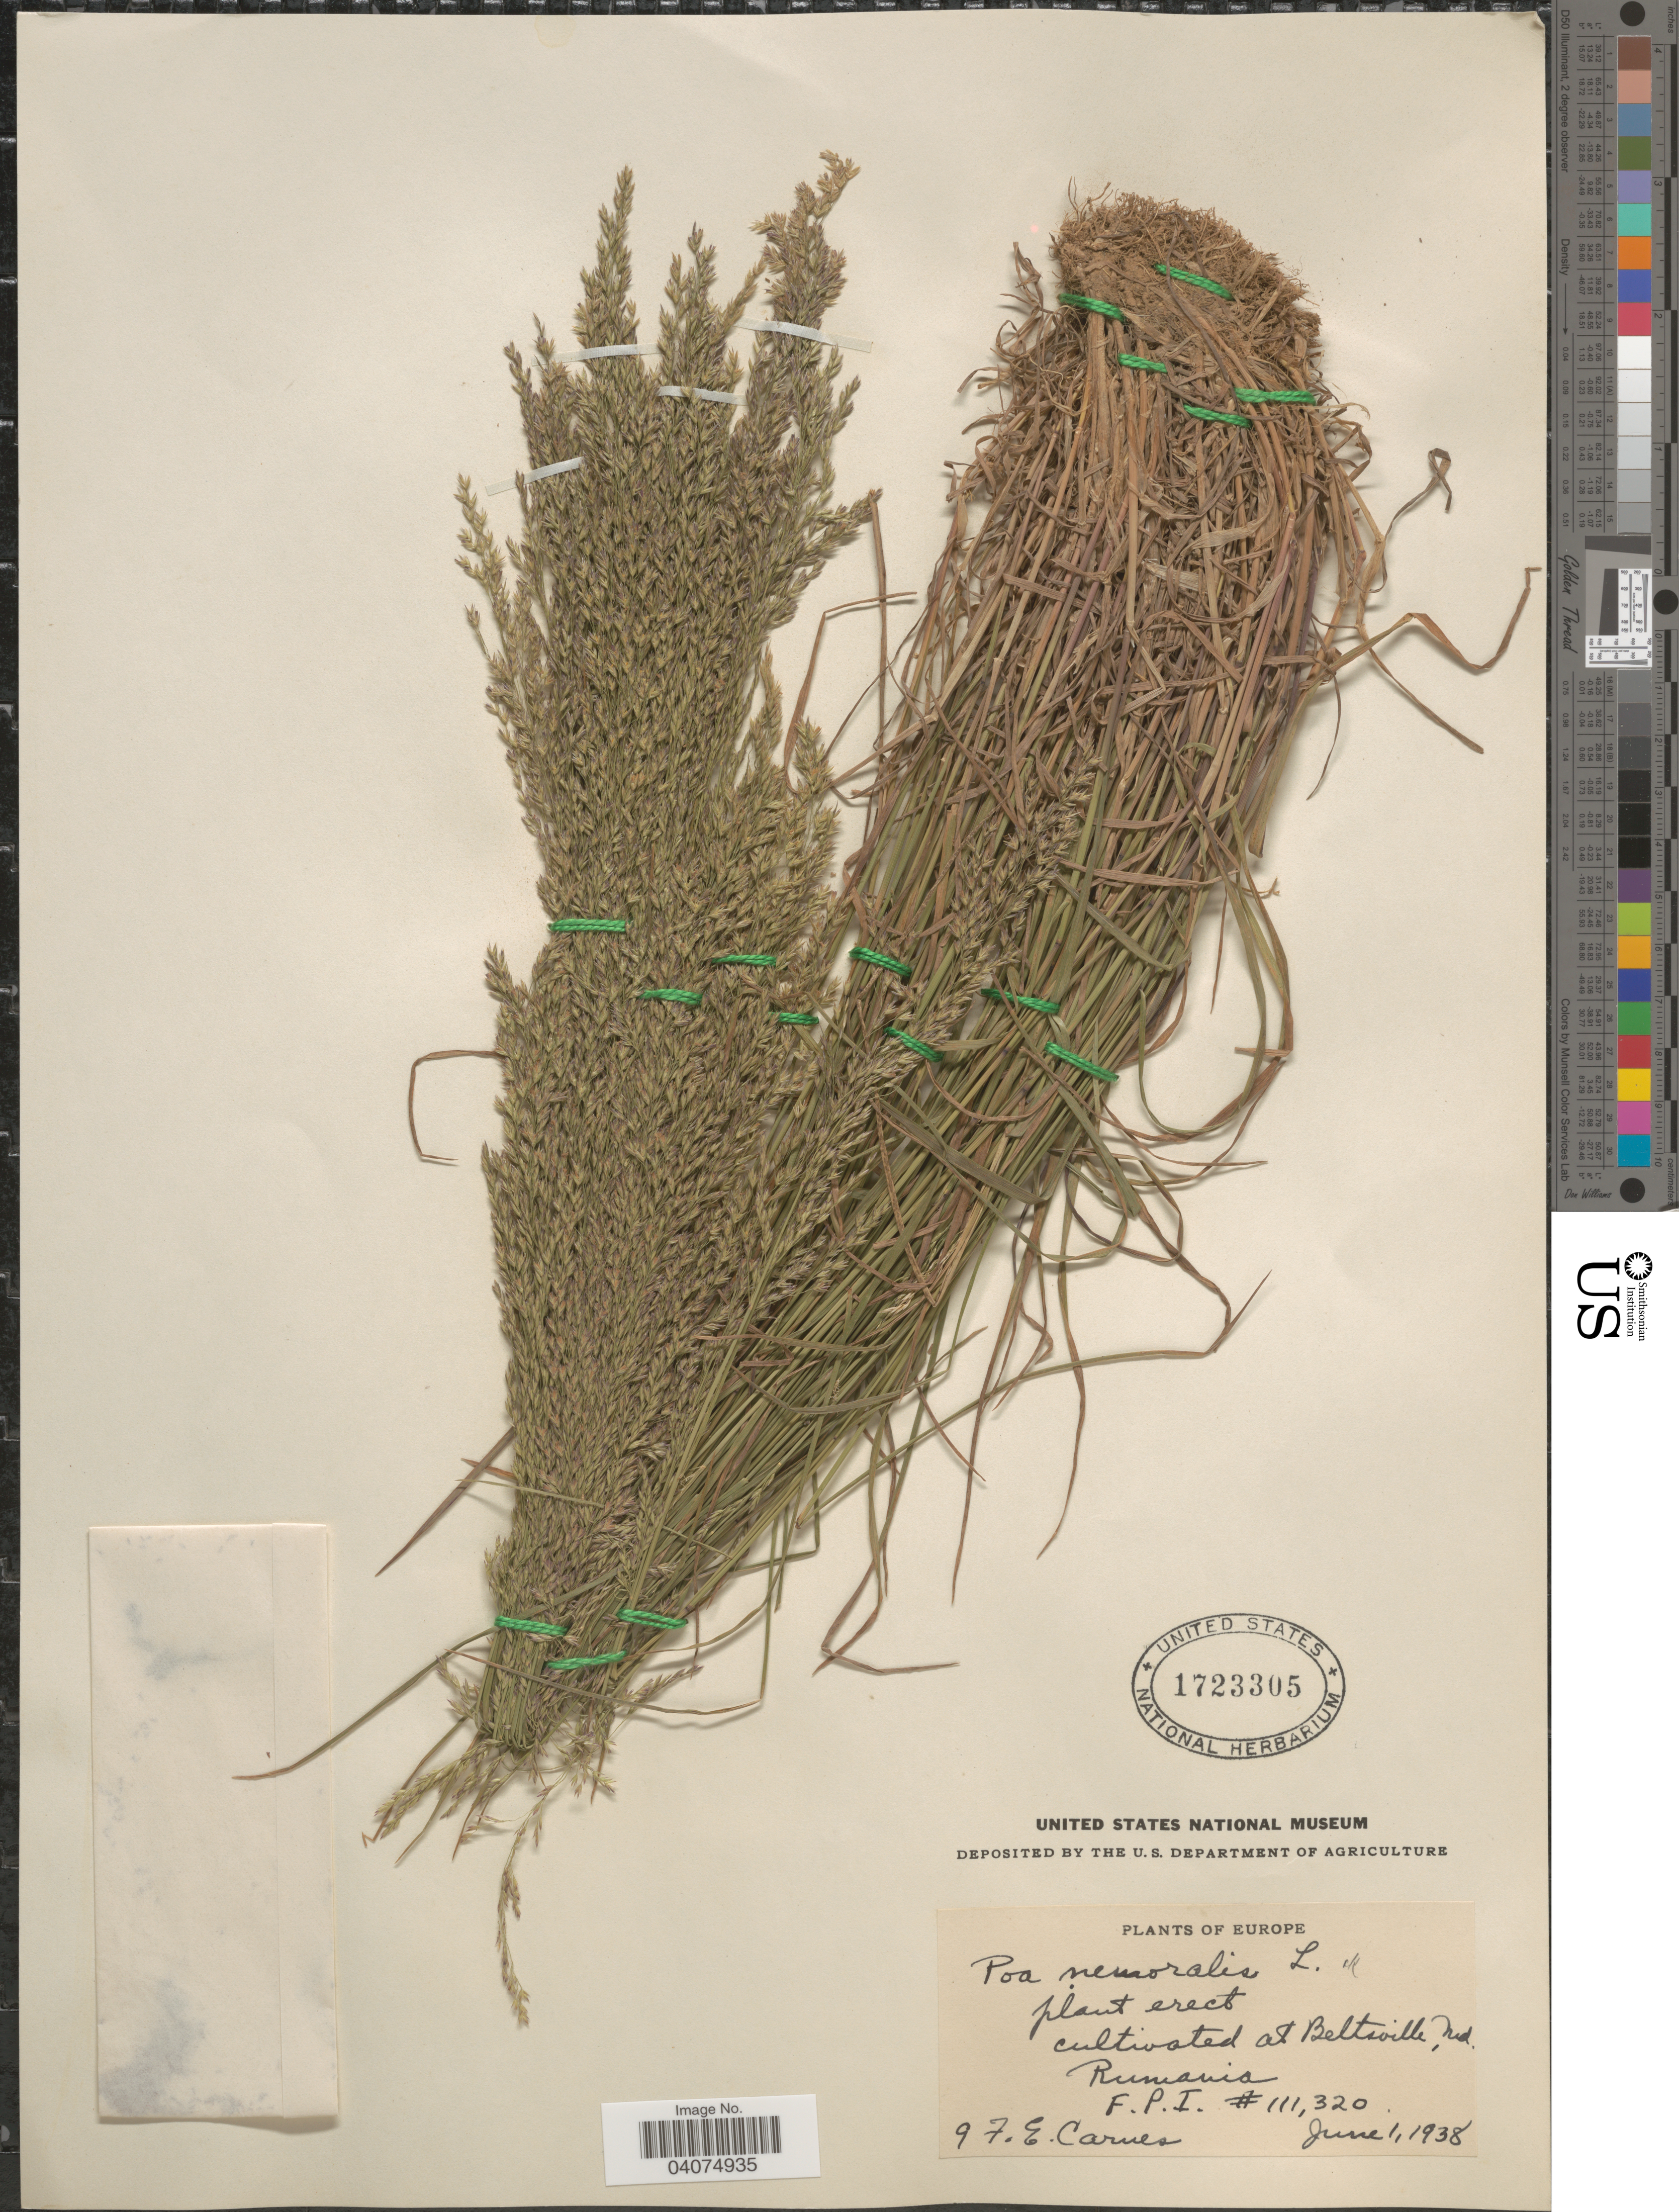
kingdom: Plantae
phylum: Tracheophyta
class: Liliopsida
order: Poales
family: Poaceae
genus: Poa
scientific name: Poa nemoralis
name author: L.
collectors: F. Carnes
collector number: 9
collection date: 1938-06-01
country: United States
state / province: Maryland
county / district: Prince George's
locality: At Beltsville.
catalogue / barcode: US 1723305